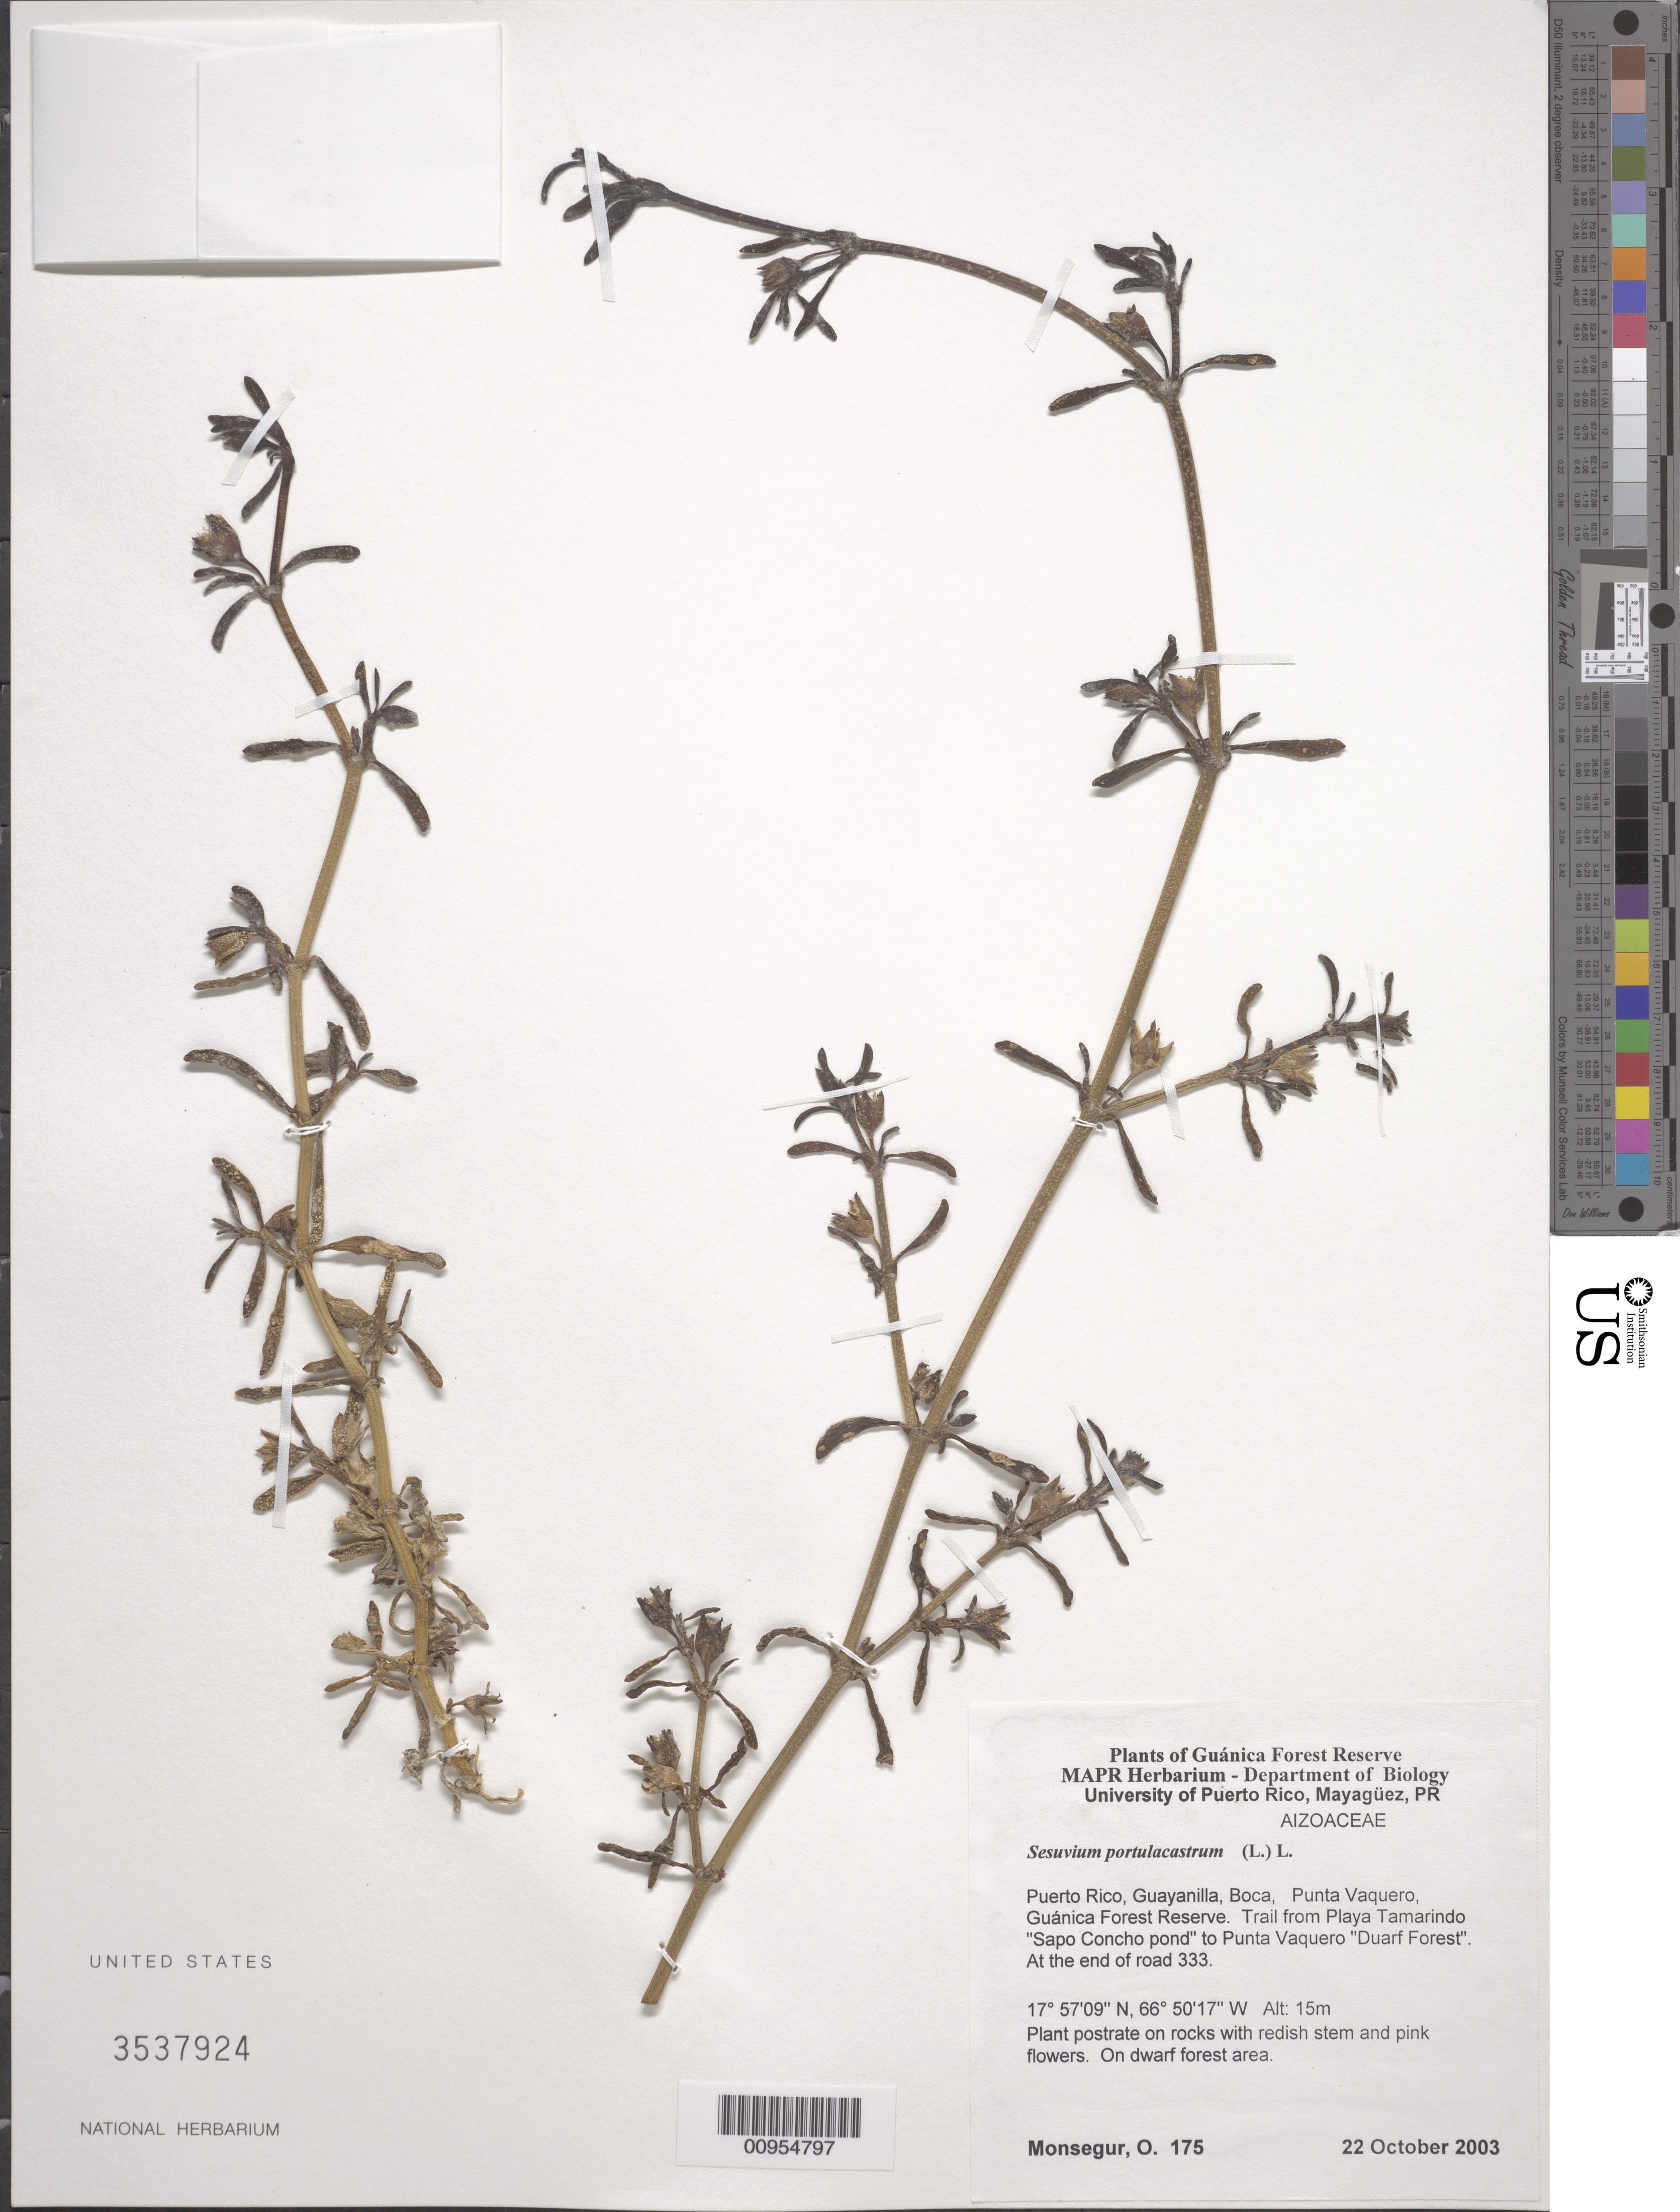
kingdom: Plantae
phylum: Tracheophyta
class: Magnoliopsida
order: Caryophyllales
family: Aizoaceae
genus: Sesuvium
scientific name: Sesuvium portulacastrum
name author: (L.) L.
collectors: O. Monsegur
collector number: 175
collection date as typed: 22 Oct 2003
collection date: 2003-10-22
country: Puerto Rico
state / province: Guayanilla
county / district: Boca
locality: Guánica Forest Reserve. Punta Vaquero. Trail from Playa Tamarindo "Sapo Concho pond" to Punta Vaquero "Dwarf Forest". At the end of road 333.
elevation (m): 15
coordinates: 17.57087, 66.50169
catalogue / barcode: US 3537924